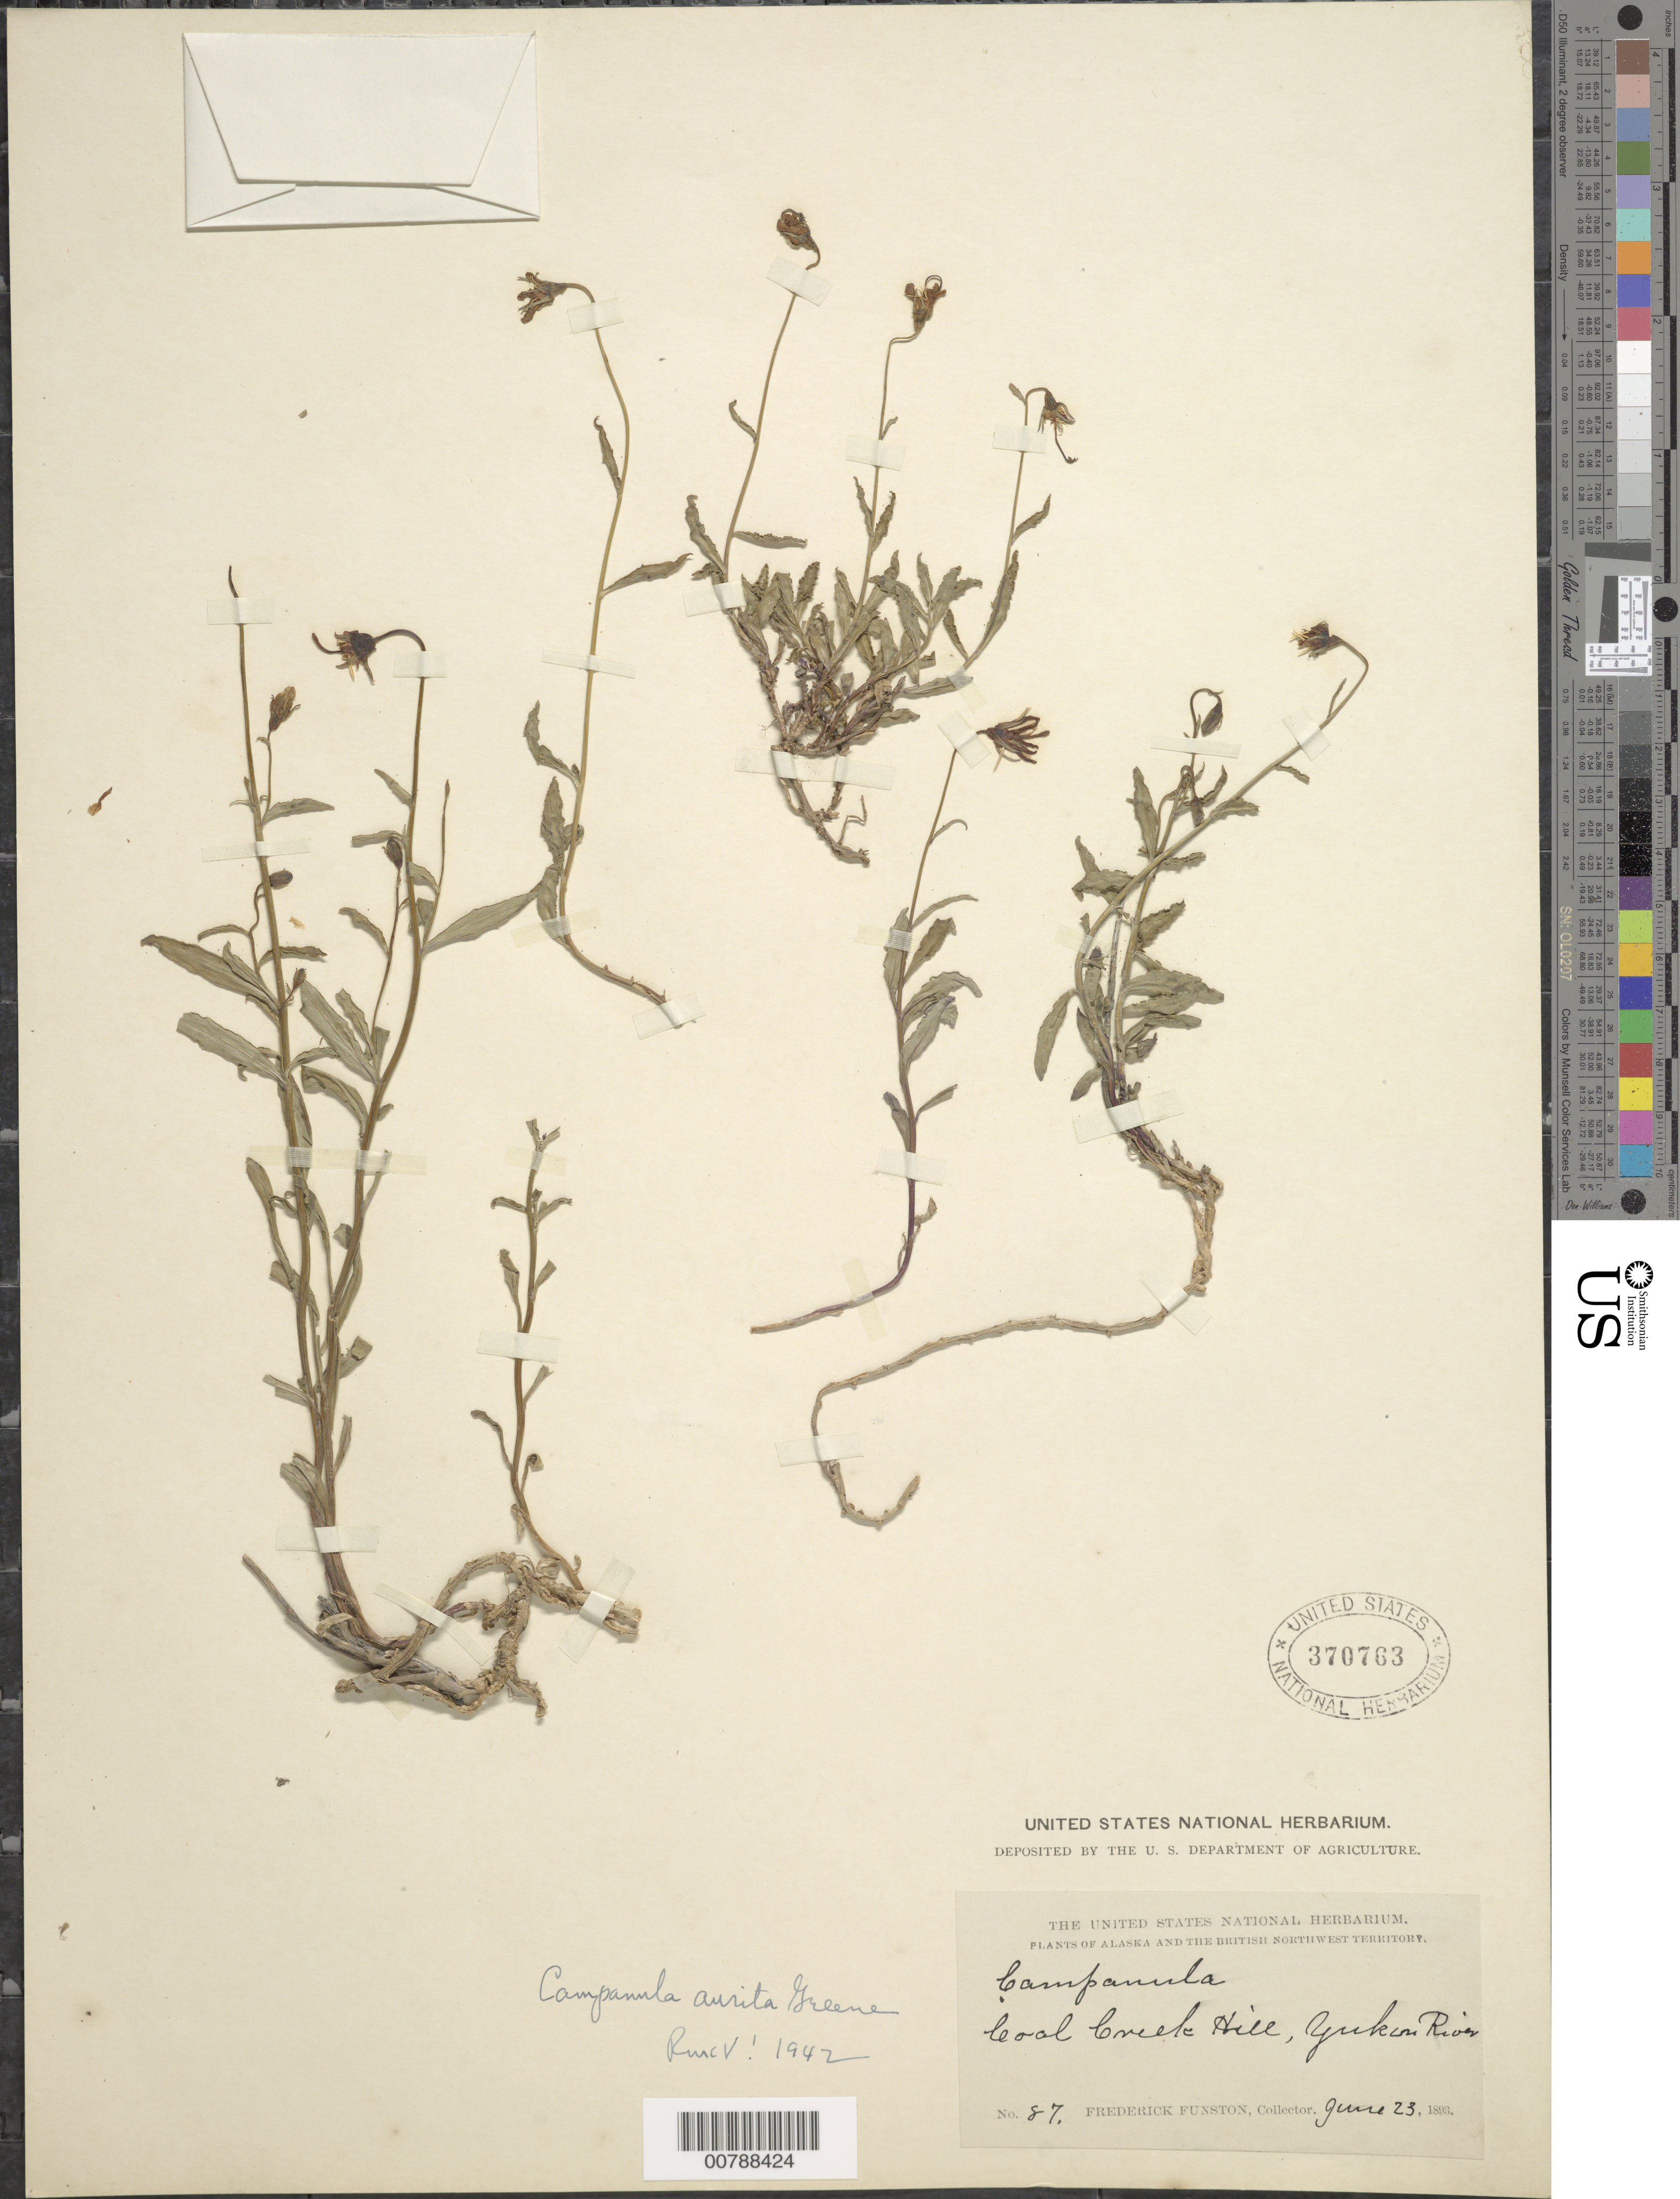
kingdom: Plantae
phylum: Tracheophyta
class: Magnoliopsida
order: Asterales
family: Campanulaceae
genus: Campanula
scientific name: Campanula aurita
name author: Greene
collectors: F. Funston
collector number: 87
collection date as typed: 23 Jun 1893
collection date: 1893-06-23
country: United States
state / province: Alaska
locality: Coal Creek Hill, Yukon River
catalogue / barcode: US 370763